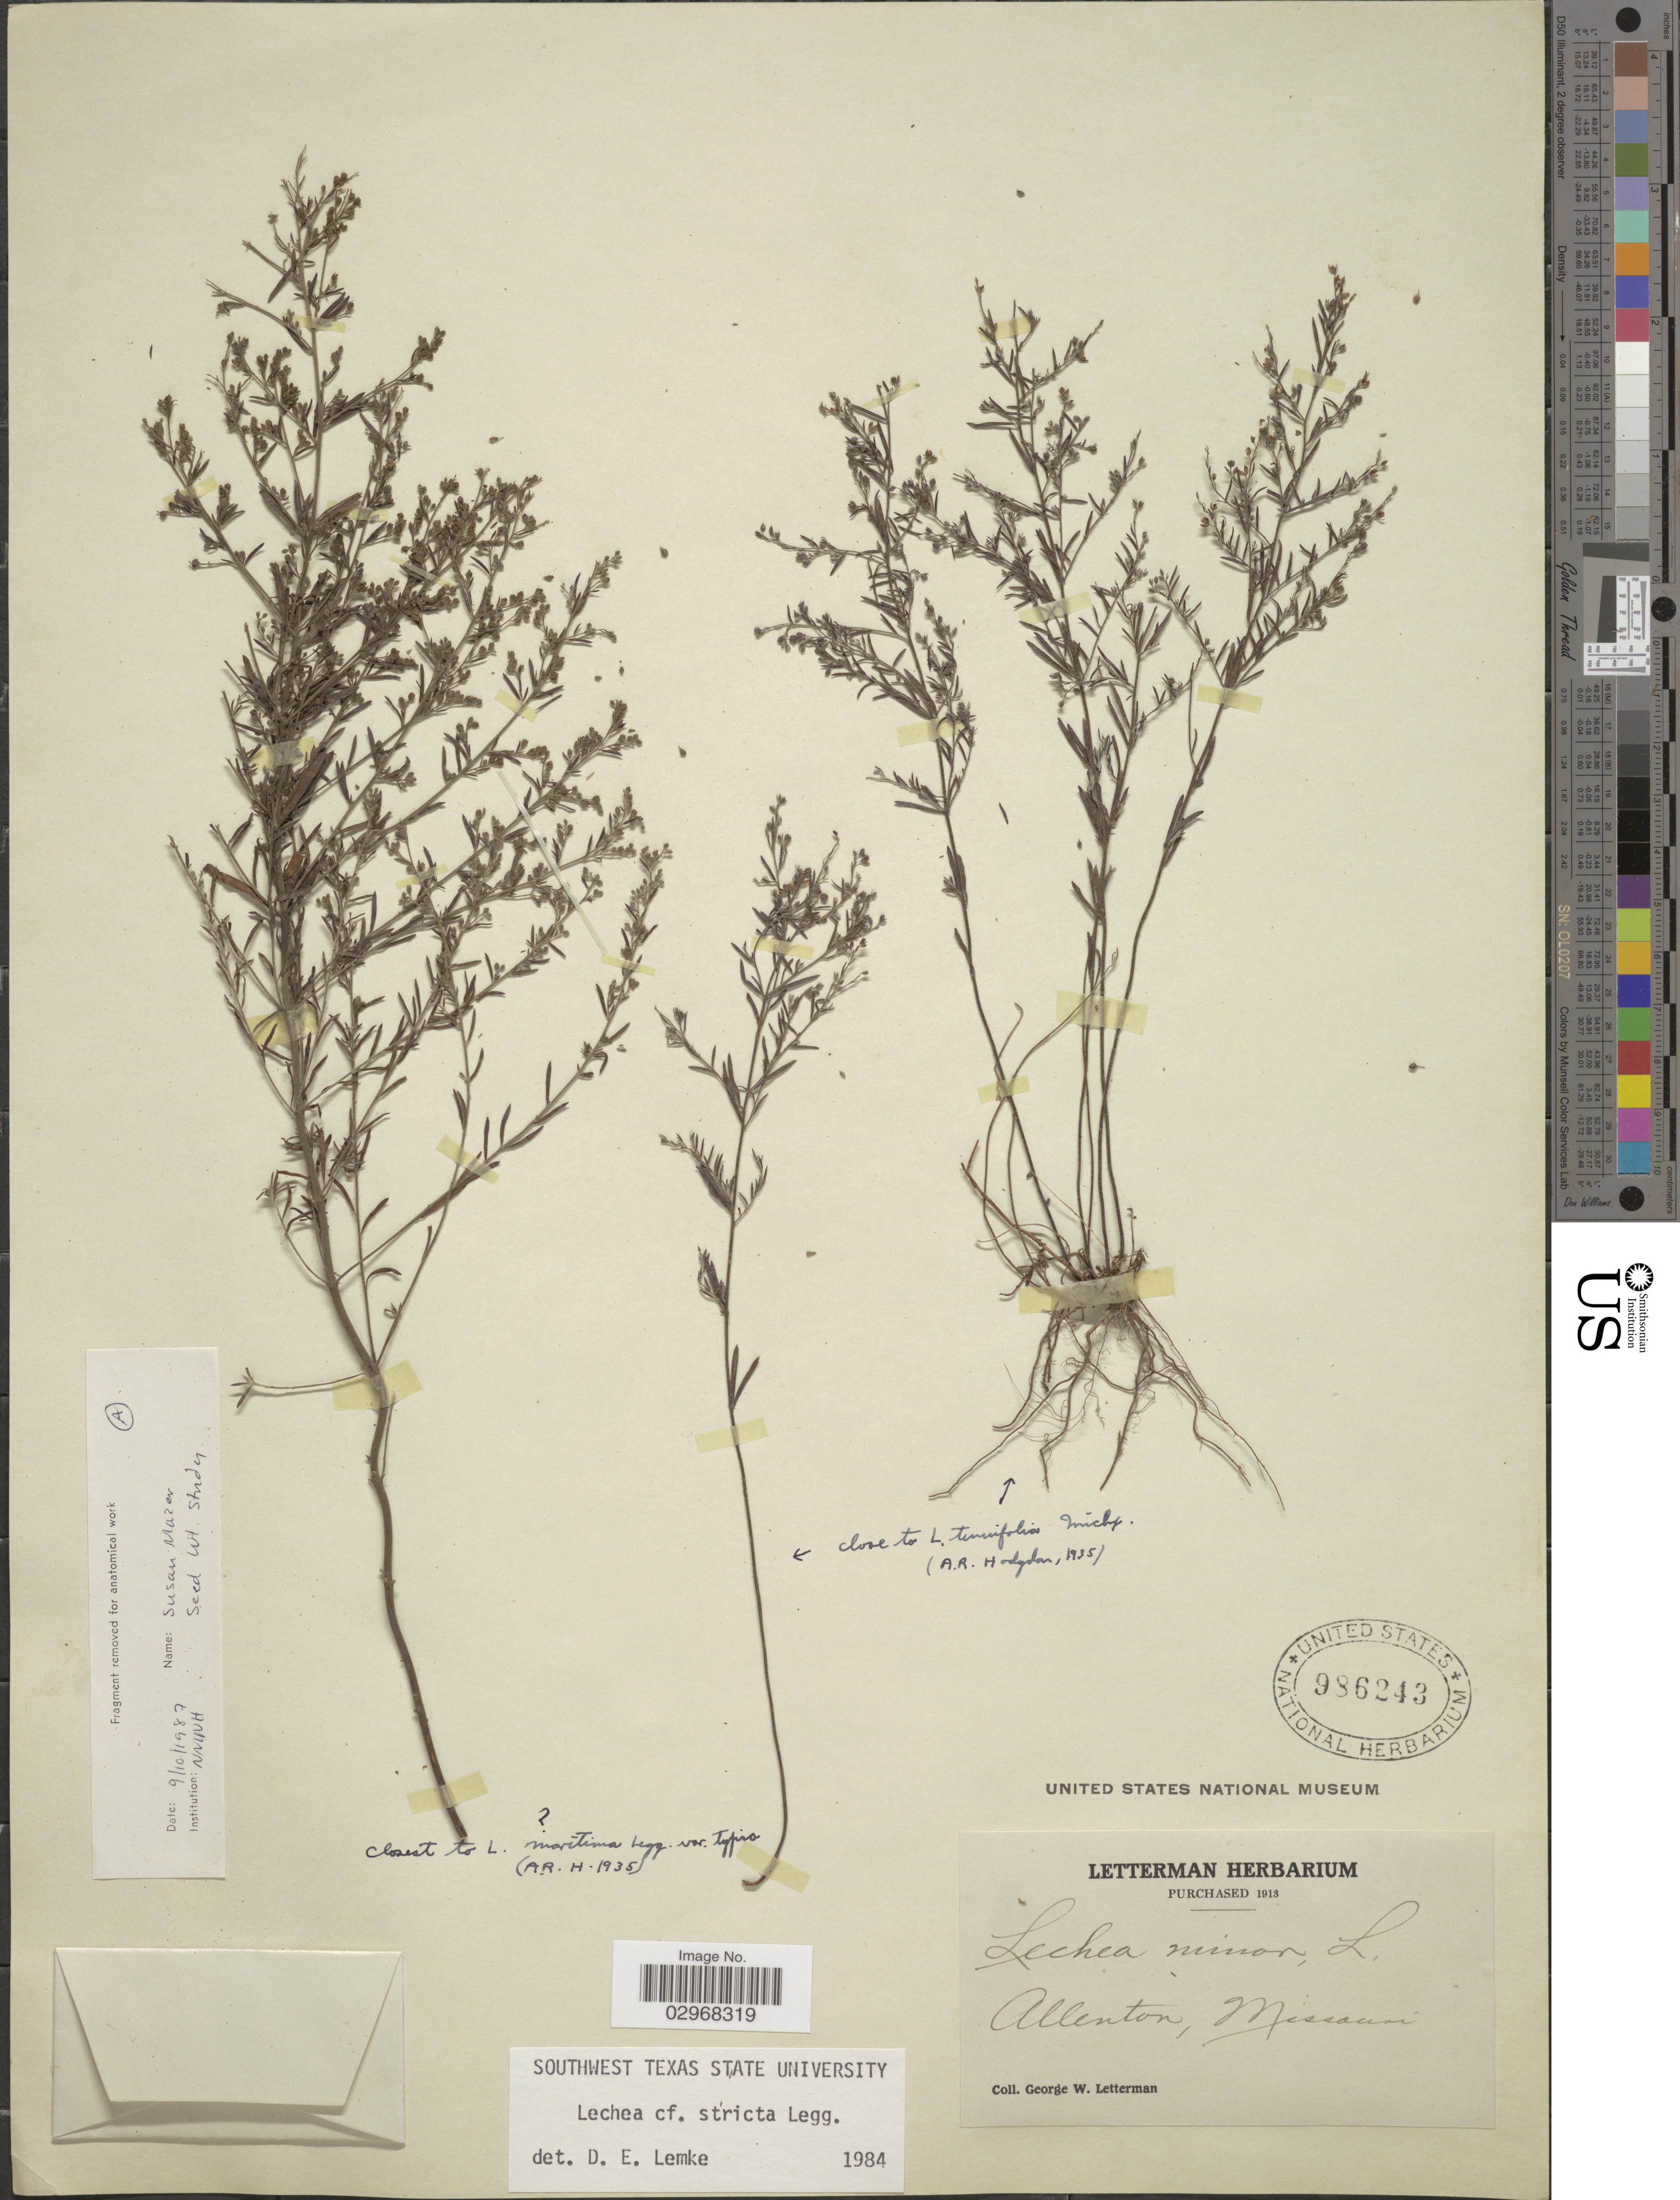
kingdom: Plantae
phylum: Tracheophyta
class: Magnoliopsida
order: Malvales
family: Cistaceae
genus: Lechea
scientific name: Lechea stricta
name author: Legg.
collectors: G. W. Letterman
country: United States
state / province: Missouri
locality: Allenton.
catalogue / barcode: US 986243